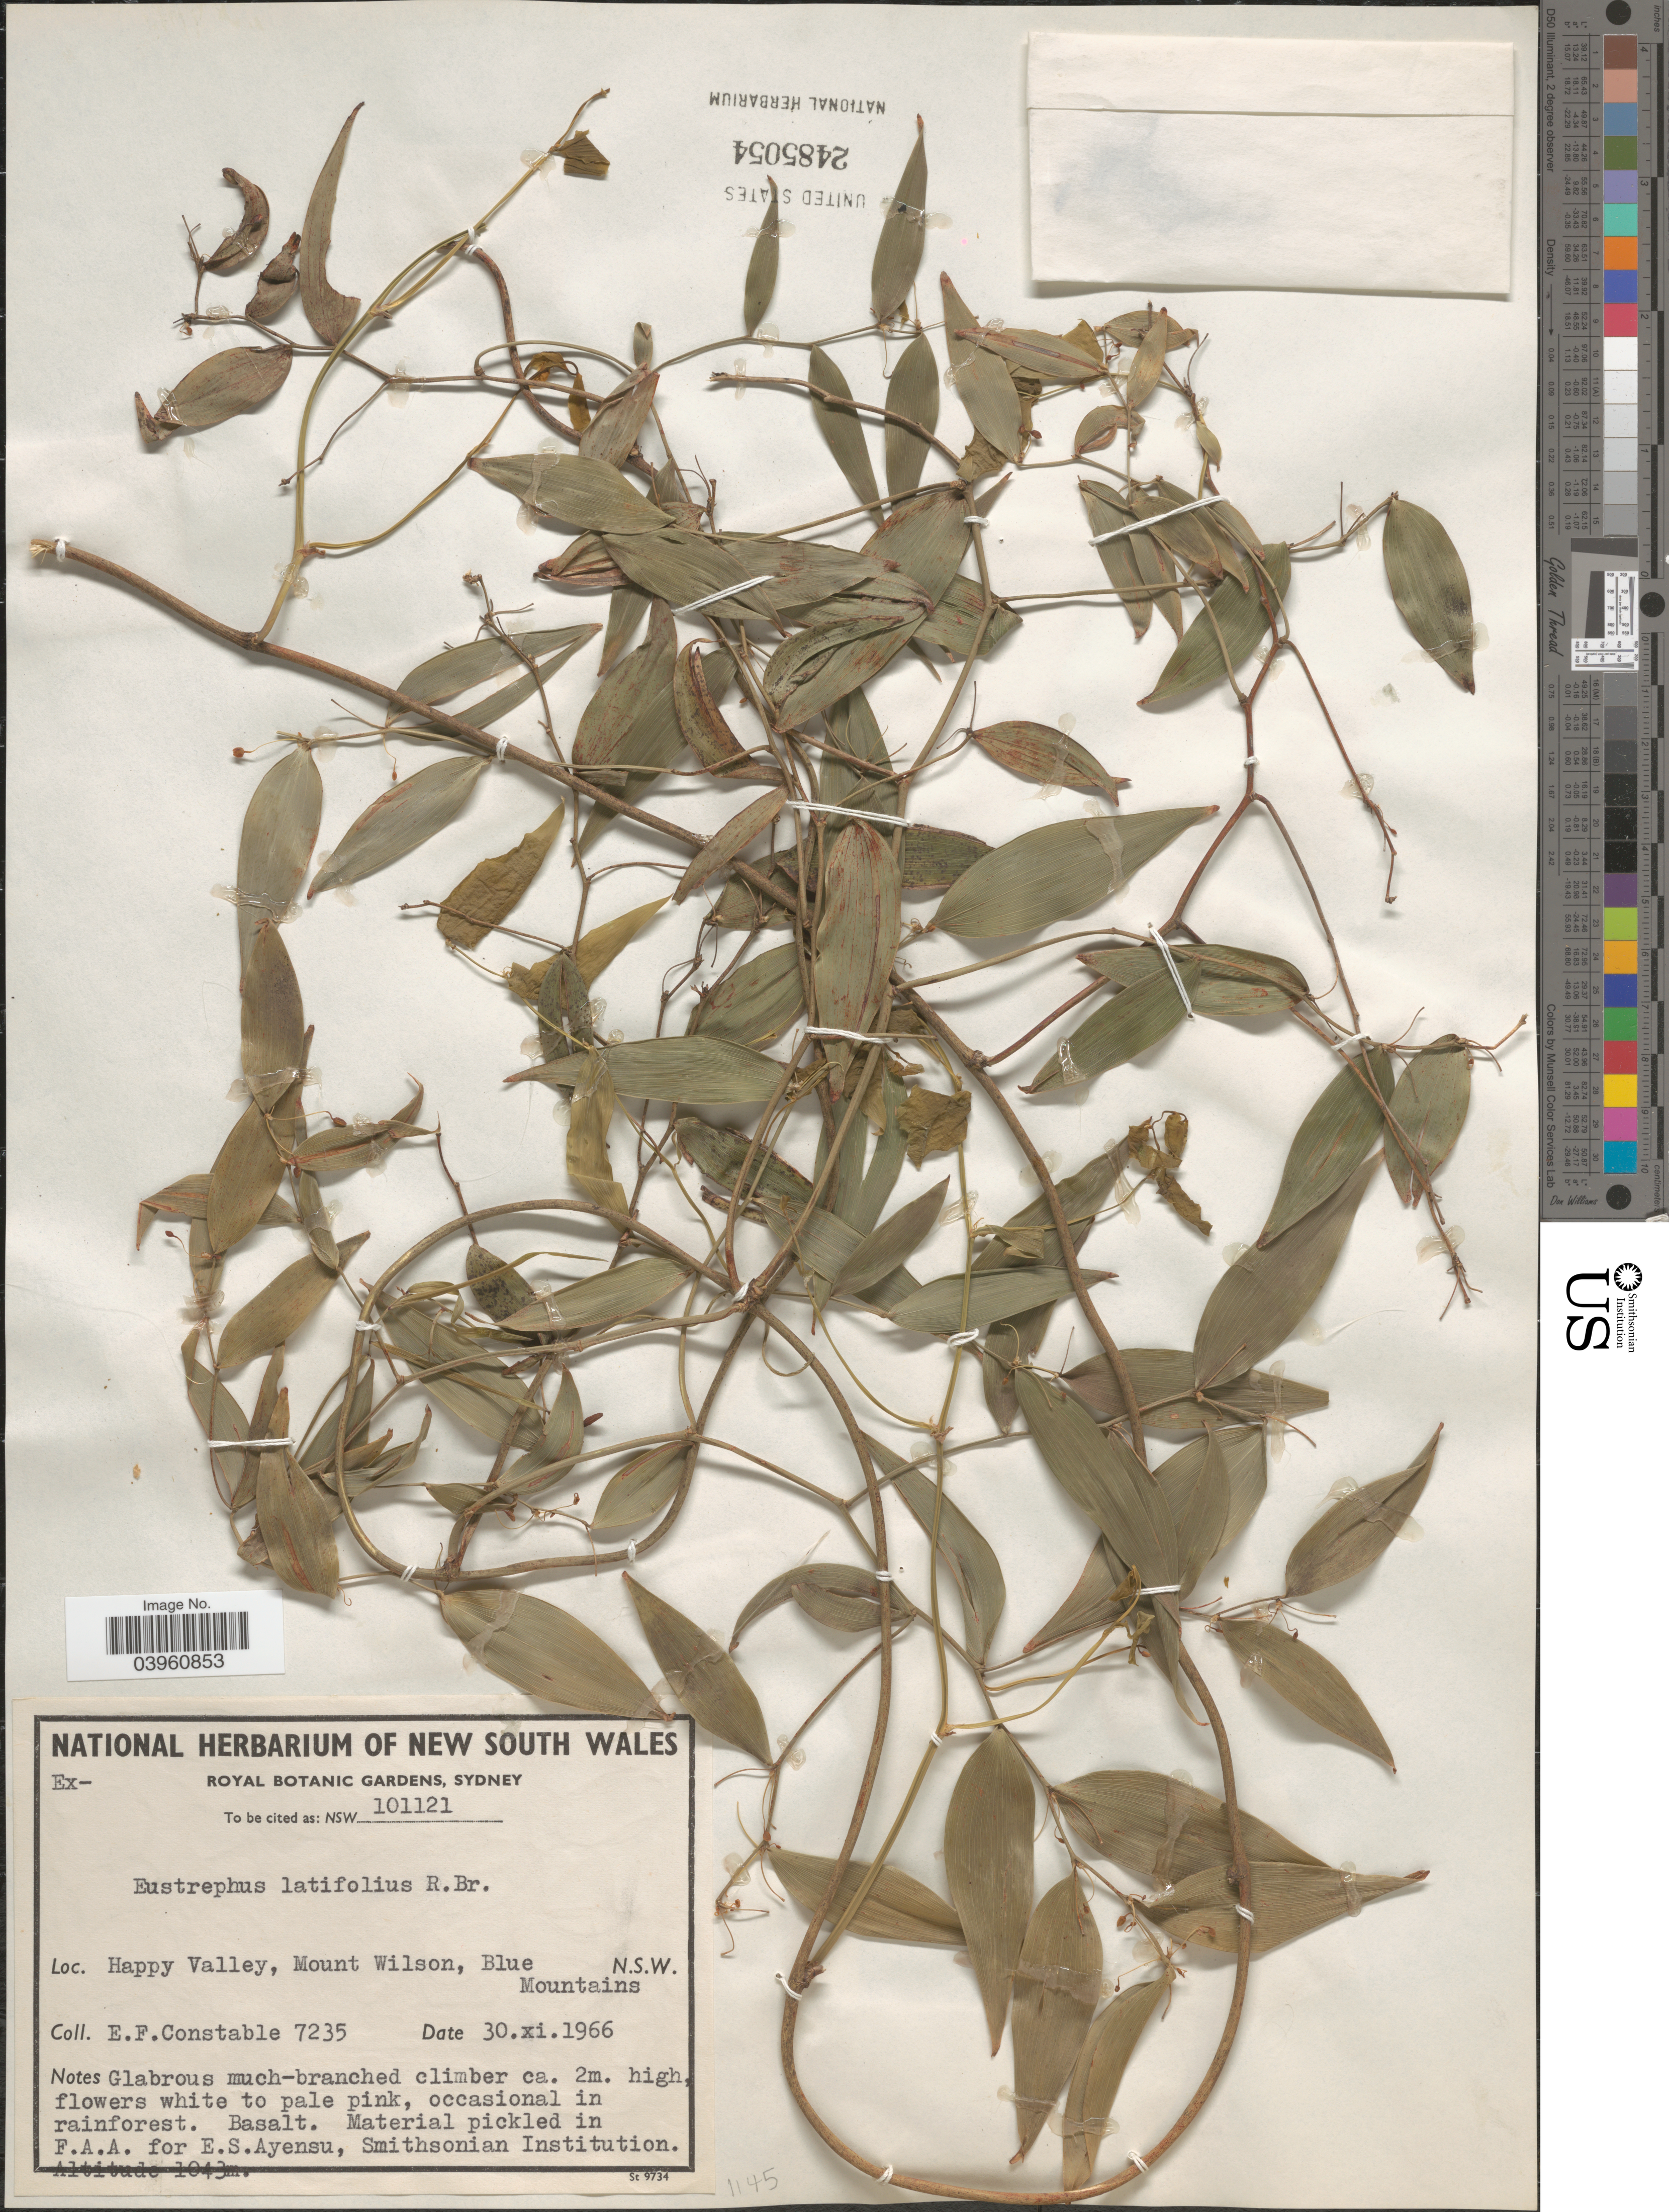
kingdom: Plantae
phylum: Tracheophyta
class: Liliopsida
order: Asparagales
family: Asparagaceae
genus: Eustrephus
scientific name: Eustrephus latifolius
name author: R. Br.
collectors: E. F. Constable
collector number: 7235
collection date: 1966-11-30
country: Australia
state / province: New South Wales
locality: Happy Valley, Mount Wilson, Blue Mountains.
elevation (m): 1043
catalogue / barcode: US 2485054